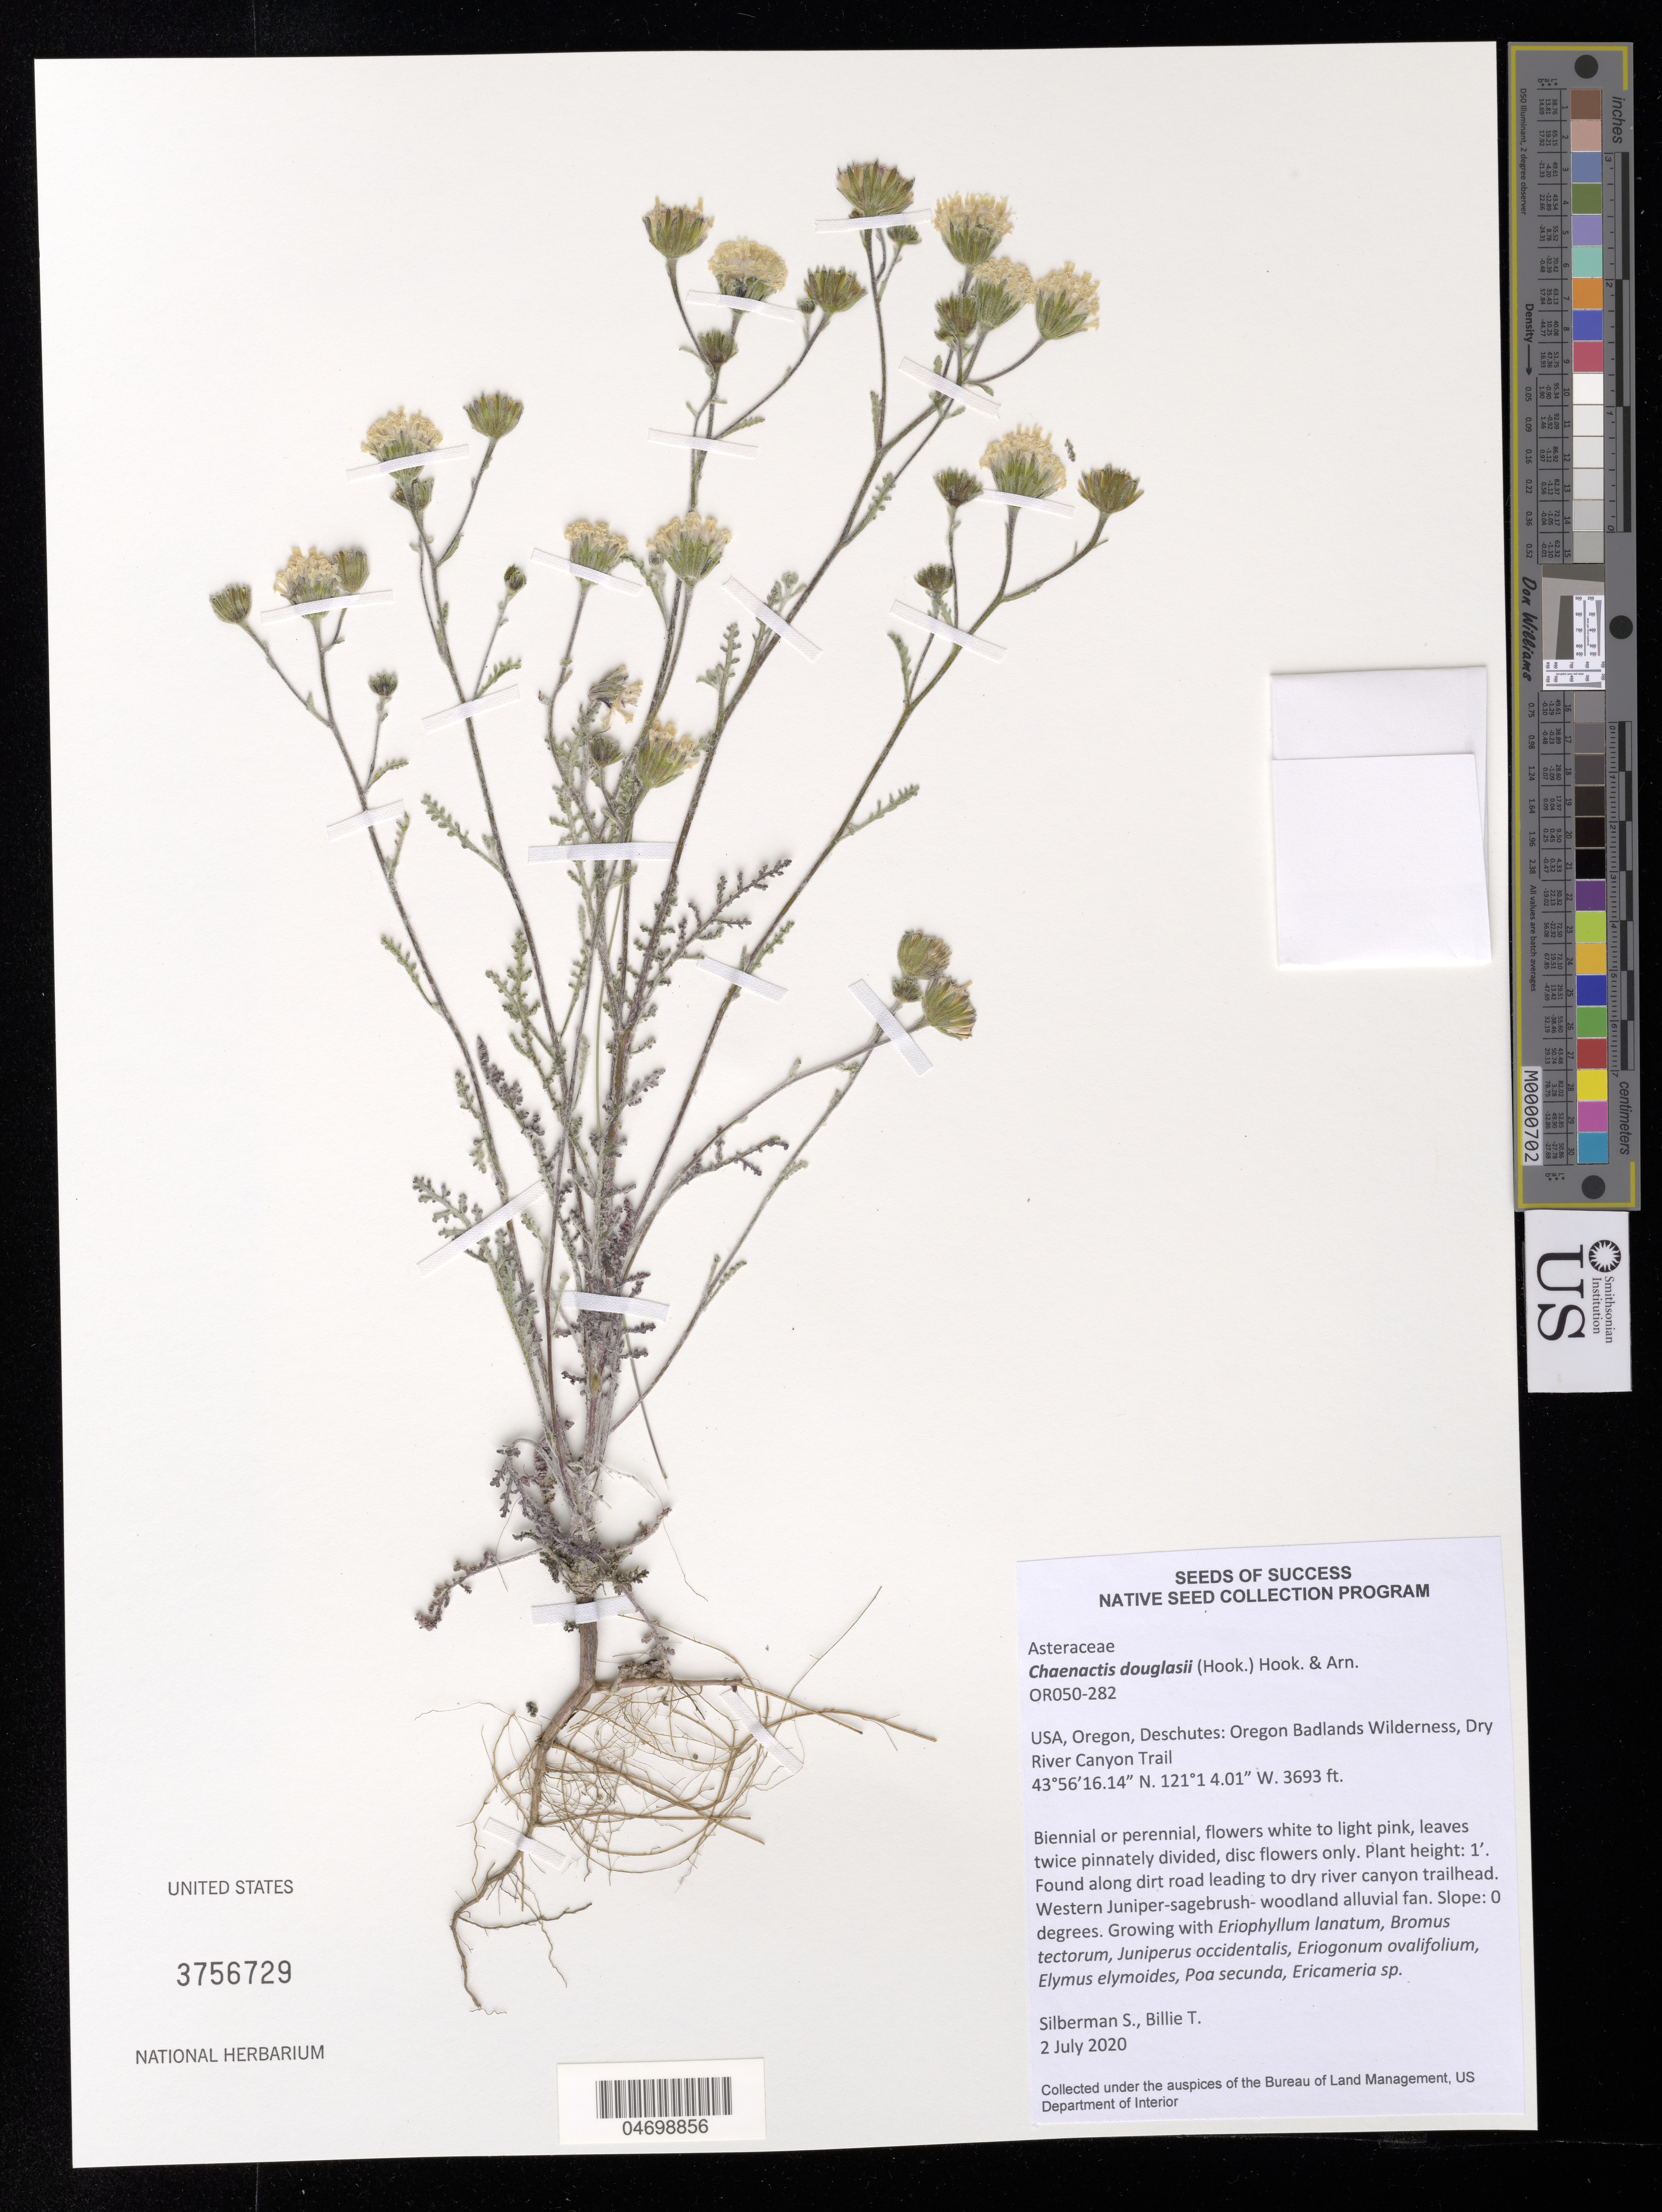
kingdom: Plantae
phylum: Tracheophyta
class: Magnoliopsida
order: Asterales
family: Asteraceae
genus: Chaenactis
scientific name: Chaenactis douglasii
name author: Hook. & Arn.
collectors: S. Silberman & T. Billie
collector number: OR050-282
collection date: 2020-07-02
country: United States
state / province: Oregon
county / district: Deschutes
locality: Oregon Badlands Wilderness, Dry River Canyon Trail.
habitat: Western Juniper-sagebrush-woodland alluvial fan, Bromus tectorum, Juniper occidentalis, Poa secunda, etc.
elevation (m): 1126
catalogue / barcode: US 3756729